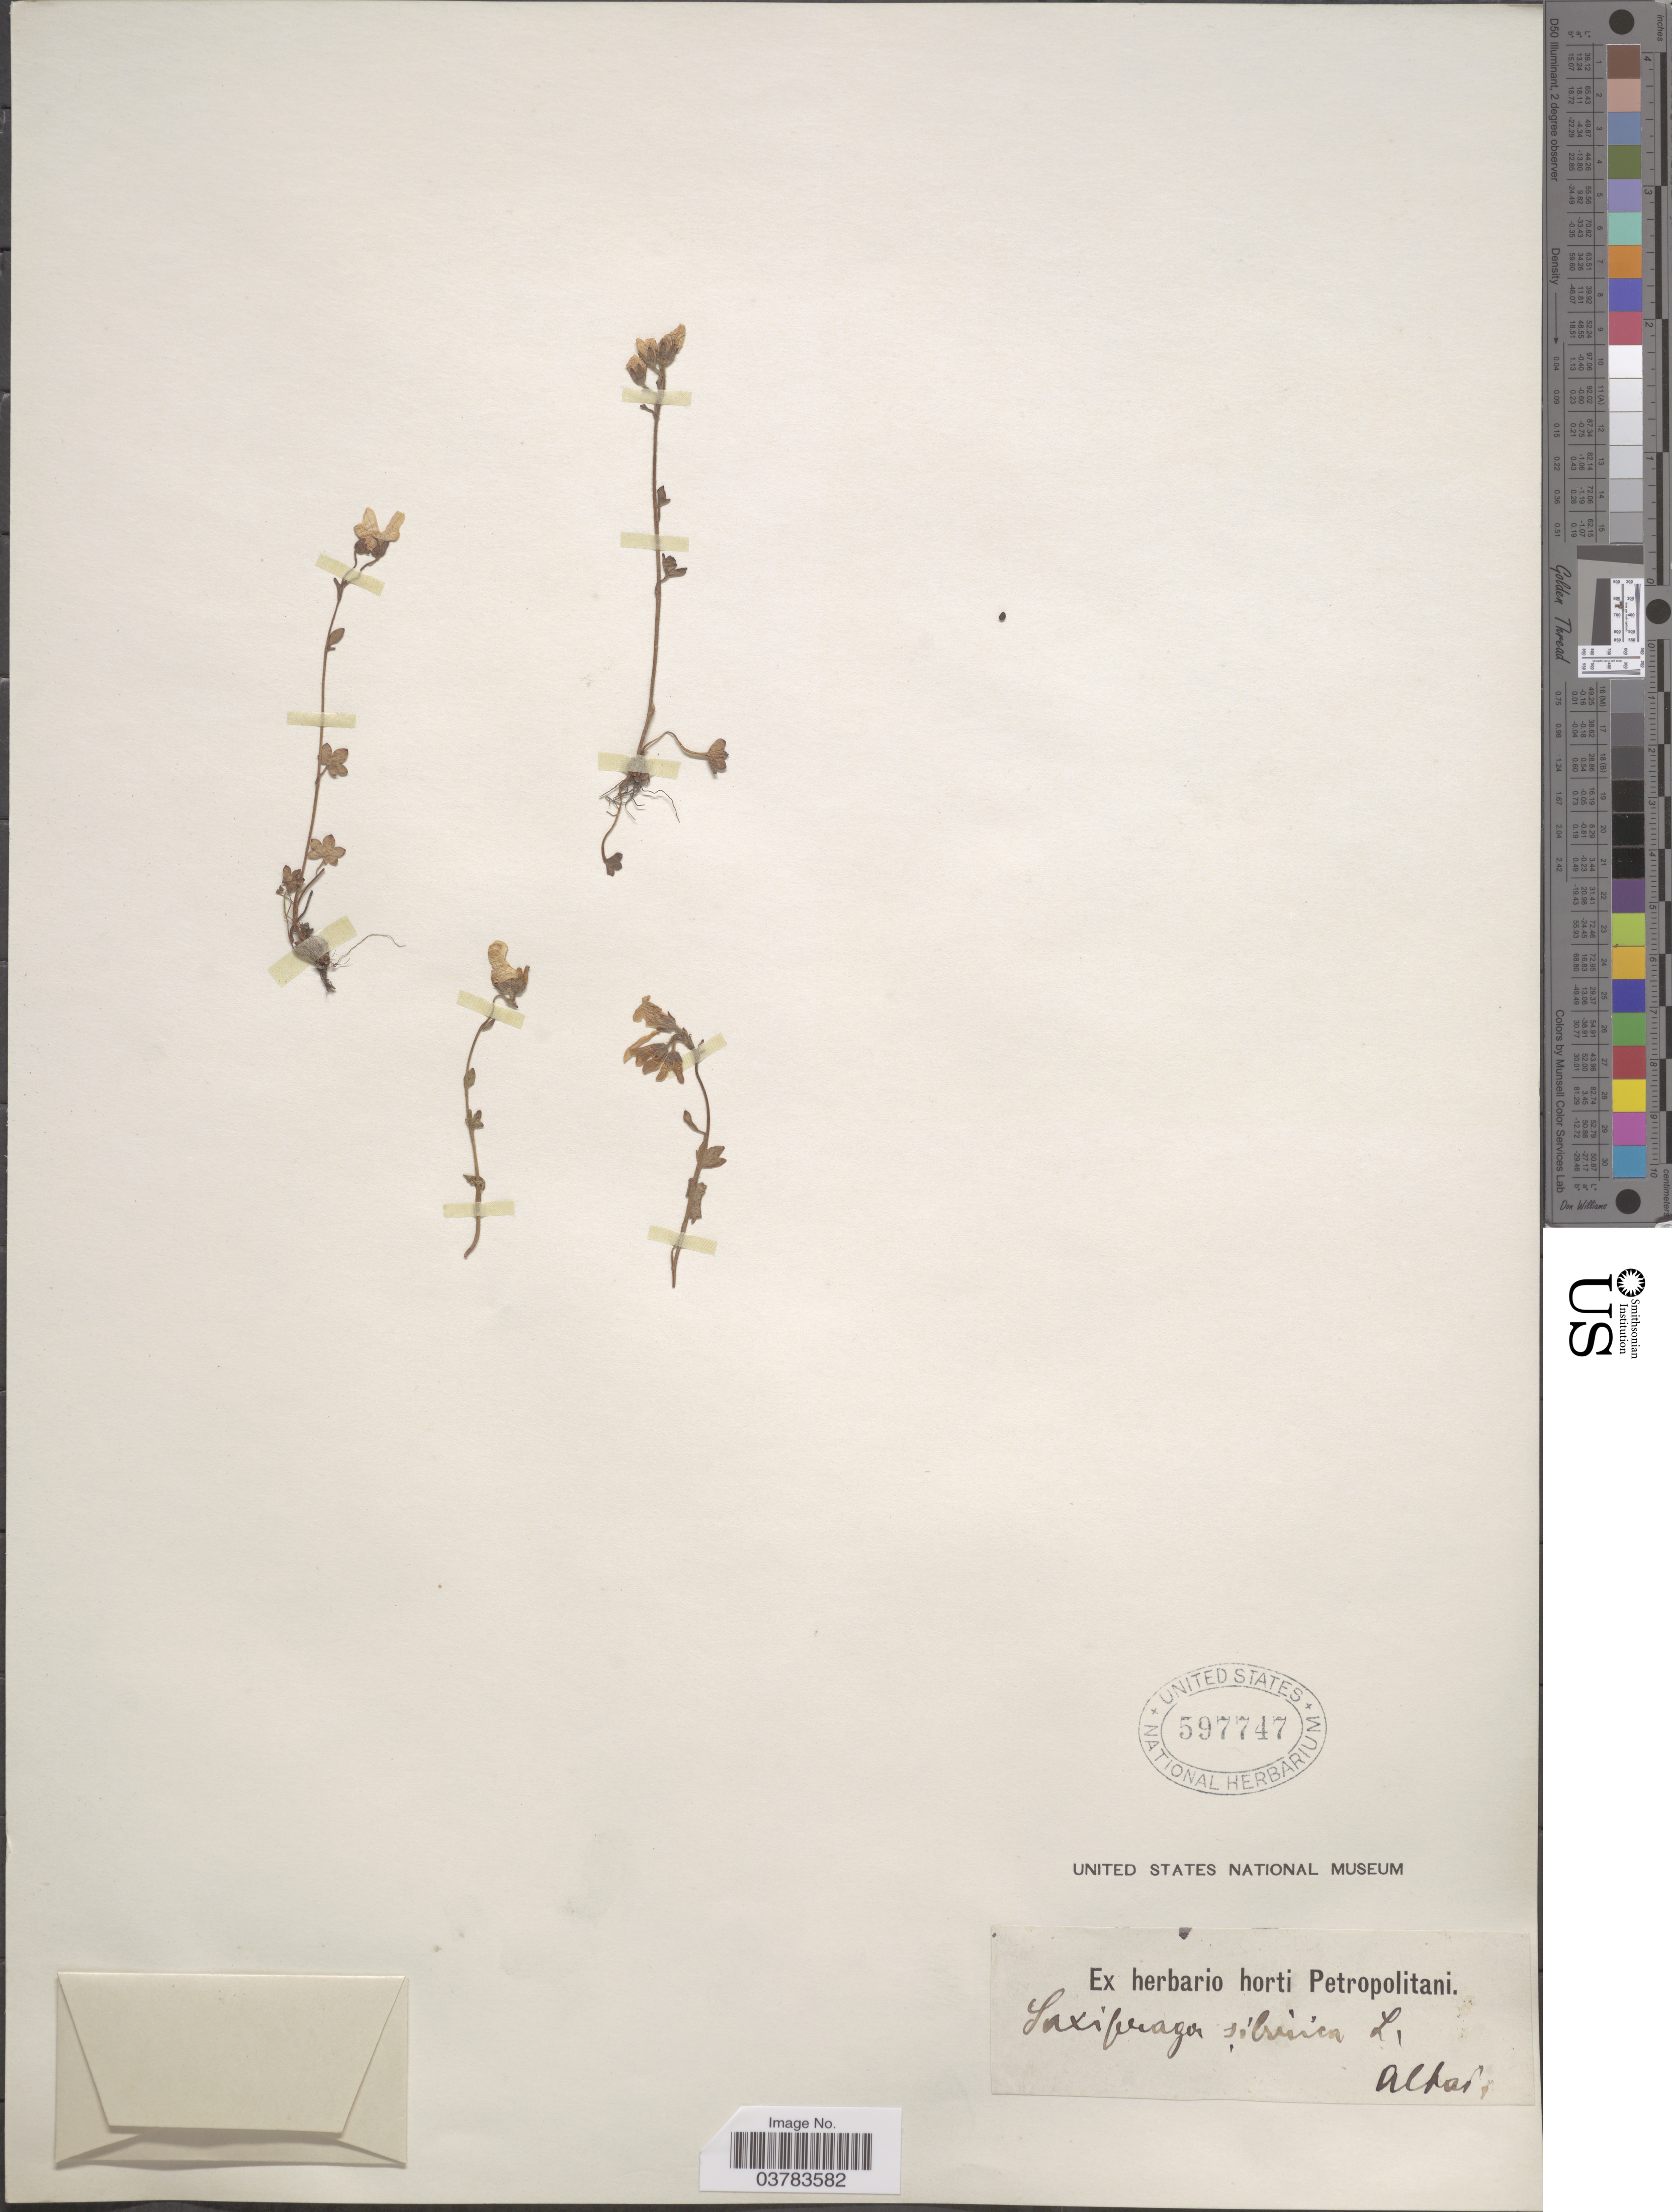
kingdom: Plantae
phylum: Tracheophyta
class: Magnoliopsida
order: Saxifragales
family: Saxifragaceae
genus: Saxifraga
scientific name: Saxifraga sibirica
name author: L.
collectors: ex herb. horti Petropolitani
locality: Altai.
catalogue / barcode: US 597747